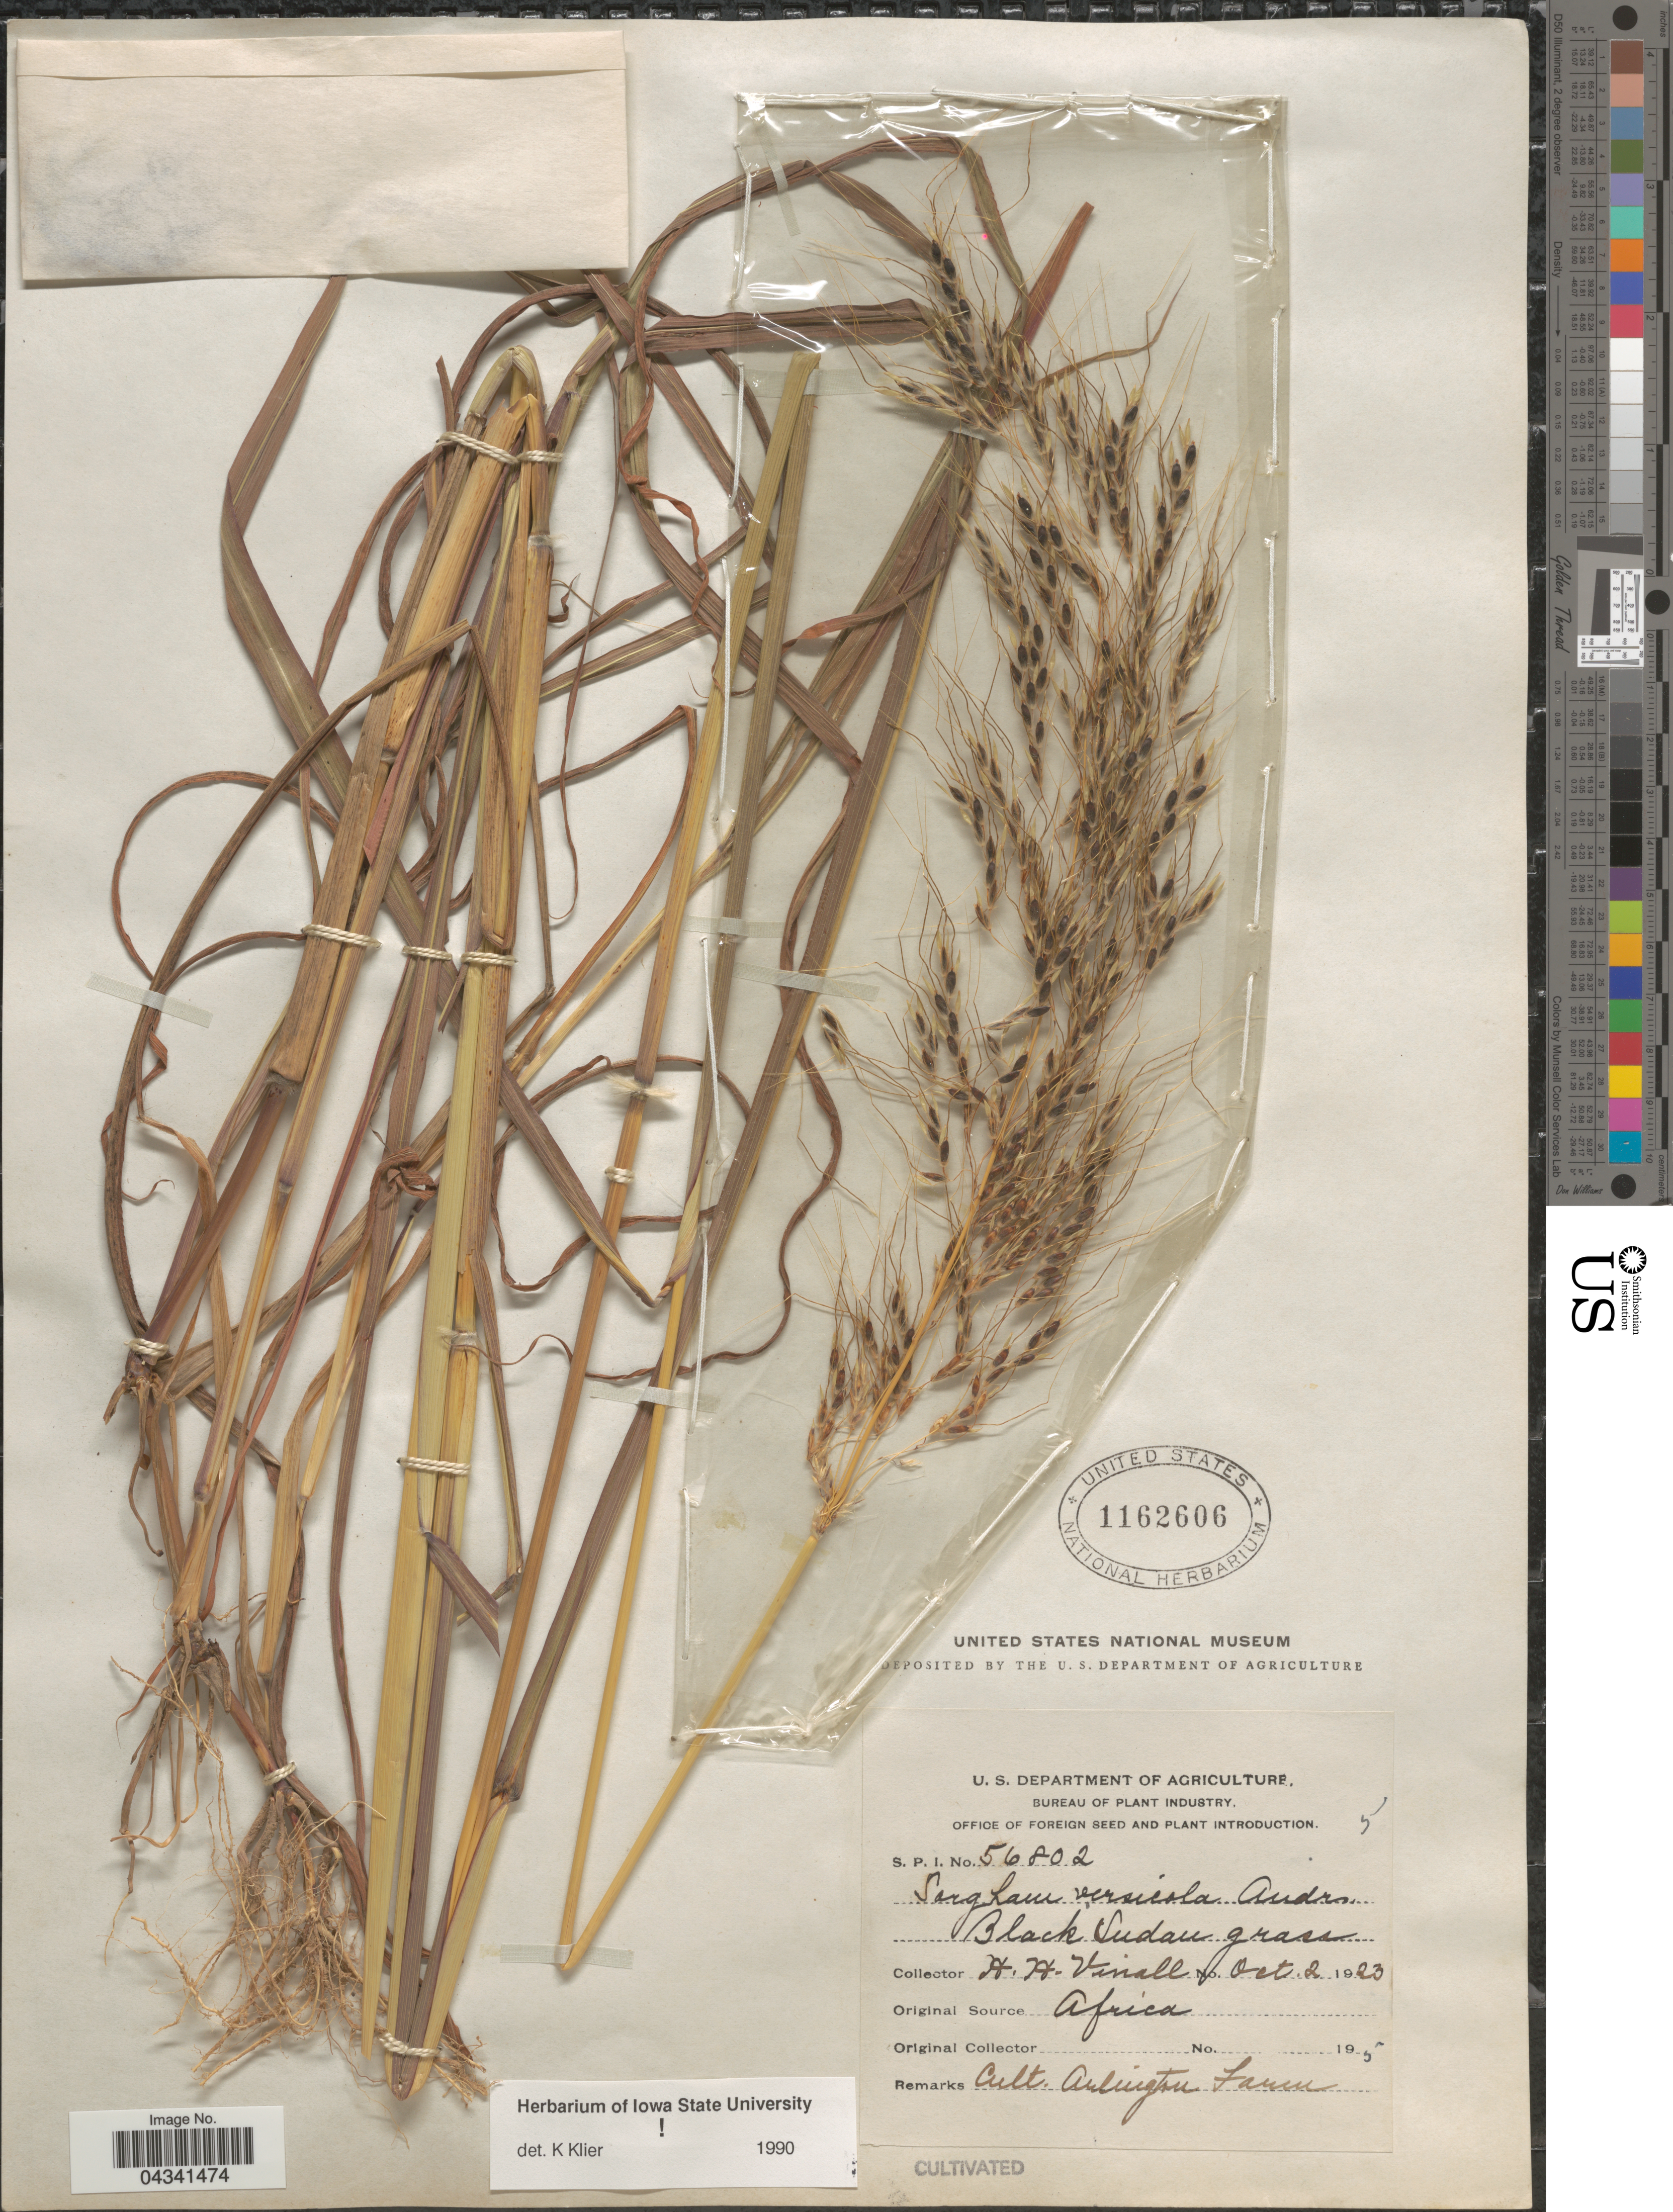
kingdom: Plantae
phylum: Tracheophyta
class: Liliopsida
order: Poales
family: Poaceae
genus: Sorghum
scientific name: Sorghum versicolor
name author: Andersson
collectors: H. Vinall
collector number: S.P.I. 56802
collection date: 1923-10-02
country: United States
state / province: Virginia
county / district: Arlington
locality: Cult. Arlington Farm.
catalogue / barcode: US 1162606